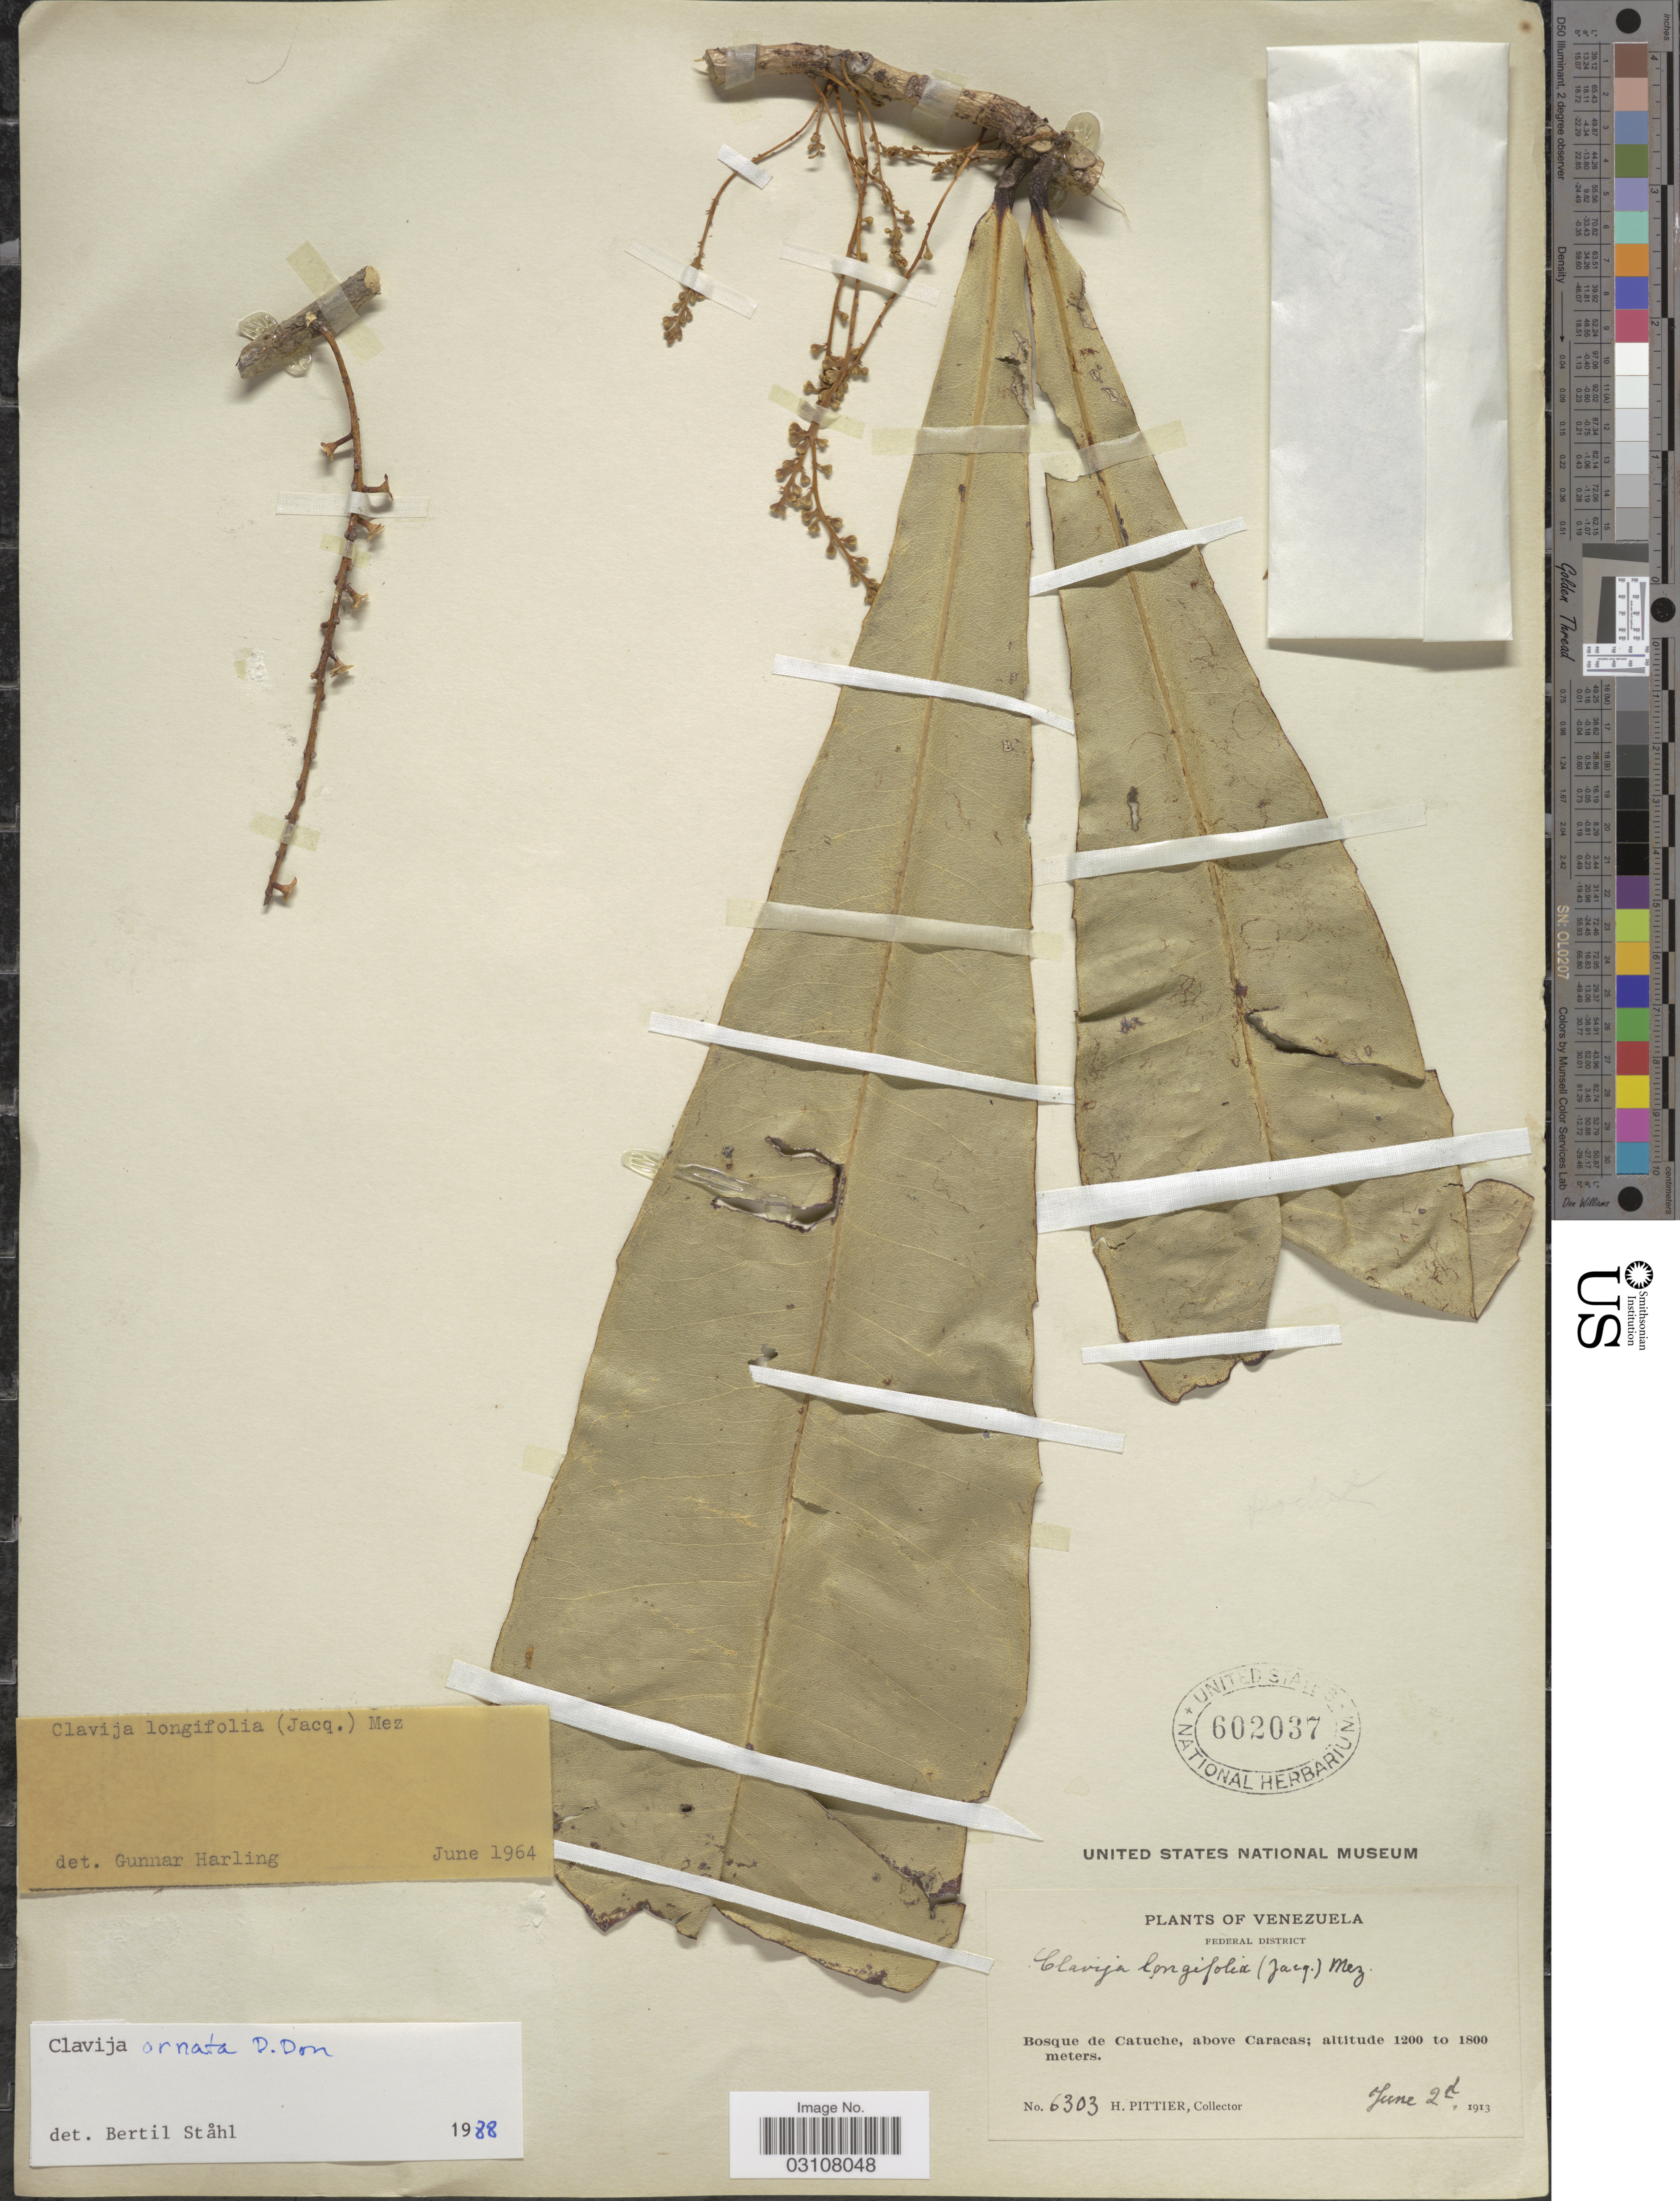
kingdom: Plantae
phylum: Tracheophyta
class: Magnoliopsida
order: Ericales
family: Primulaceae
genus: Clavija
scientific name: Clavija ornata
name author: D. Don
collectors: H. F. Pittier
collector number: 6303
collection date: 1913-06-02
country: Venezuela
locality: Federal District, Bosque de Catuche, above Caracas.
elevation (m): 1200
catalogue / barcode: US 602037